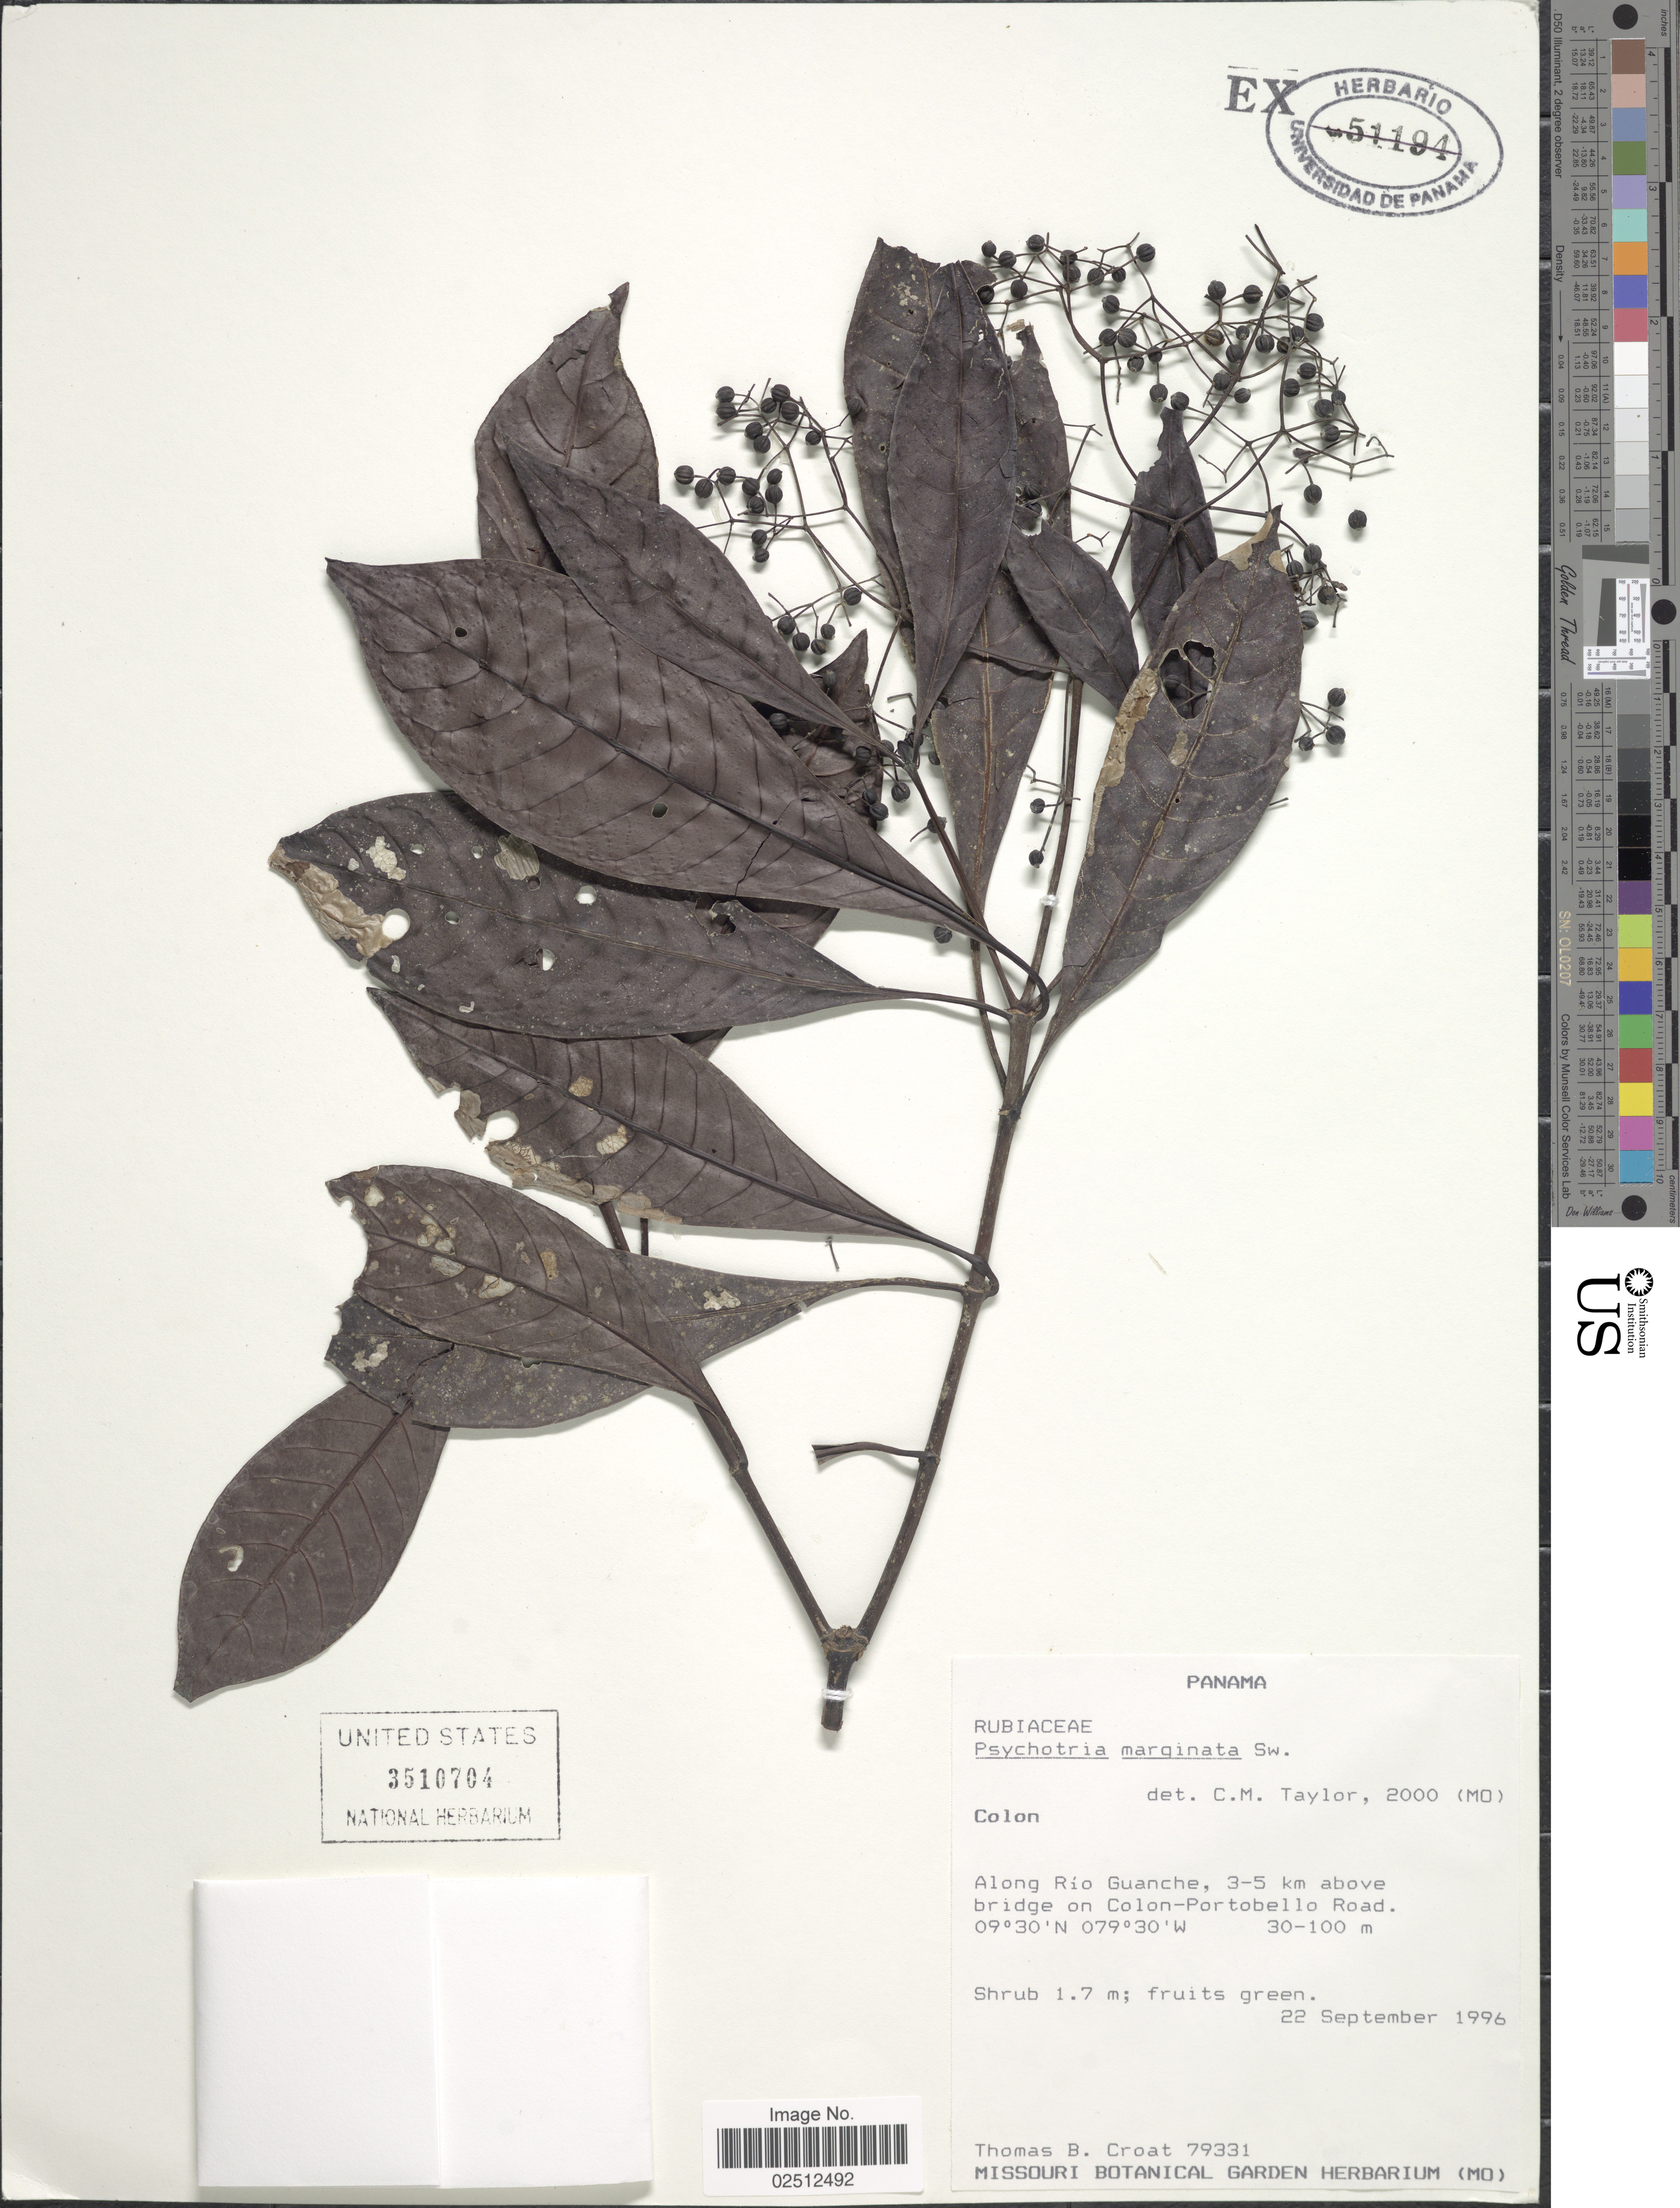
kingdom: Plantae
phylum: Tracheophyta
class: Magnoliopsida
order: Gentianales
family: Rubiaceae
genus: Psychotria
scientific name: Psychotria marginata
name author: Sw.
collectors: T. B. Croat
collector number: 79331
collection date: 1996-09-22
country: Panama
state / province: Colón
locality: Colon, Along Rio Guanche, 3-5 km above bridge on Colon-Portobello Road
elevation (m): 30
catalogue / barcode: US 3510704